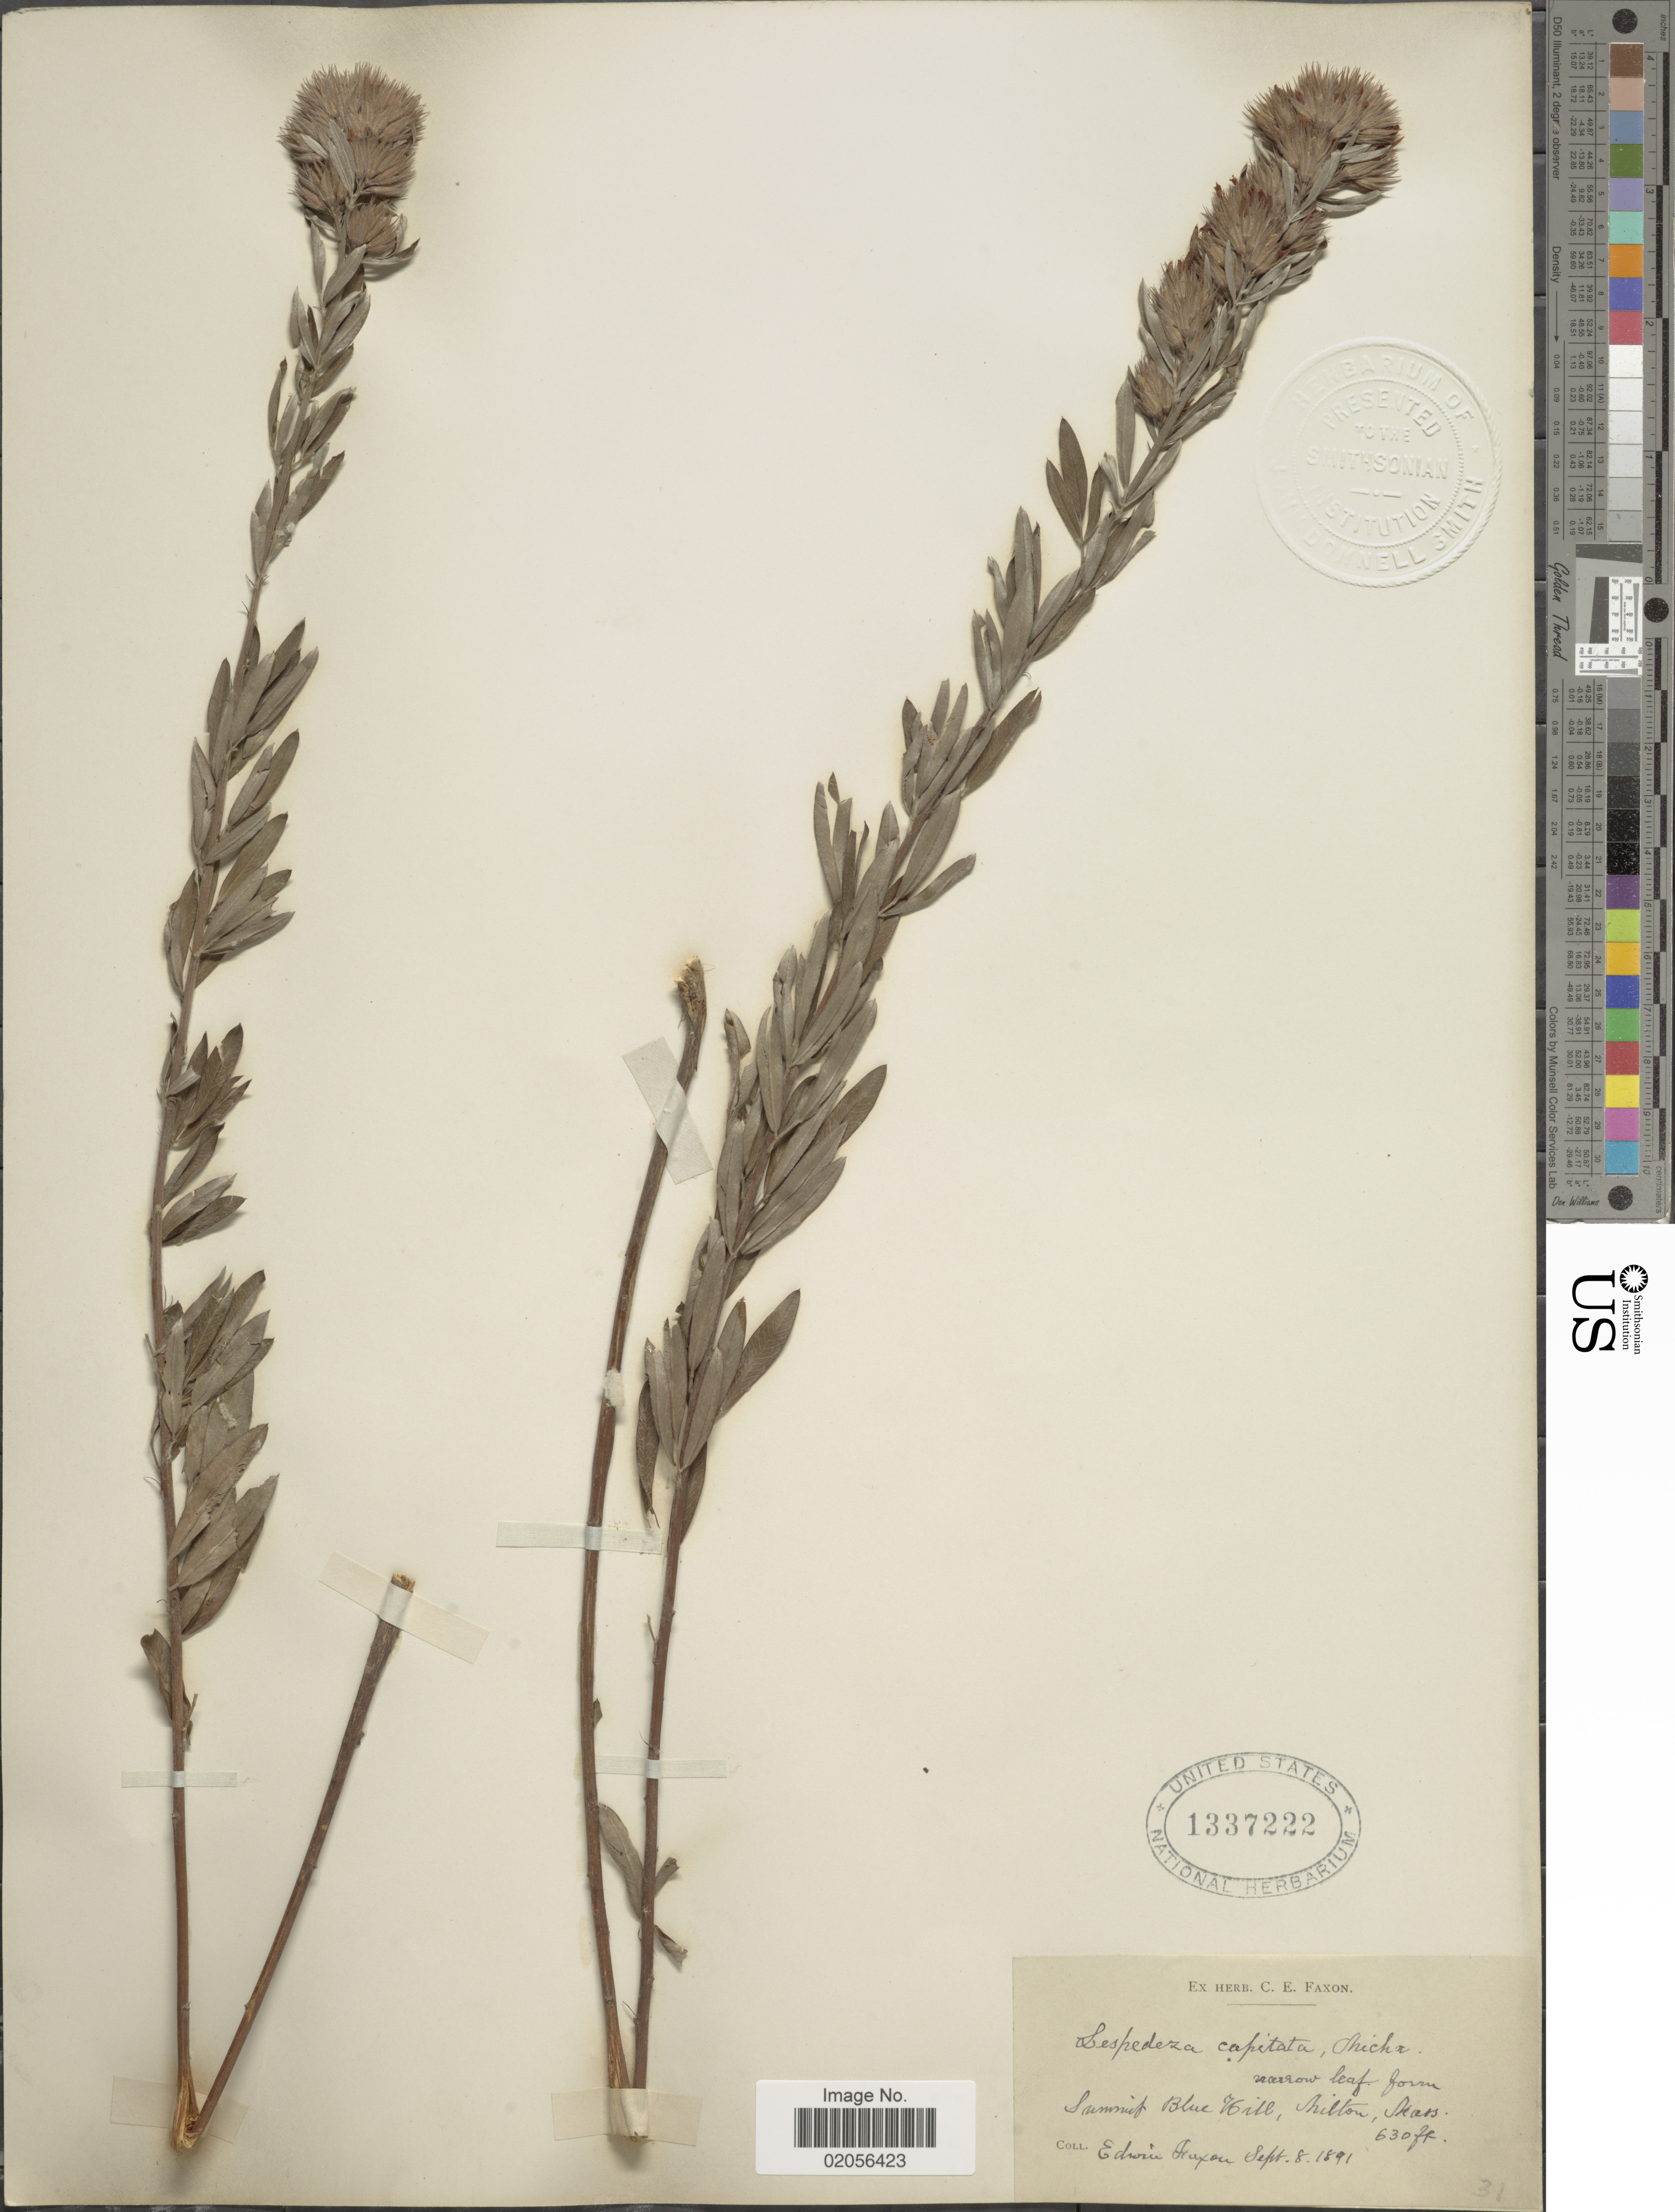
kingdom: Plantae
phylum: Tracheophyta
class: Magnoliopsida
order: Fabales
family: Fabaceae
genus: Lespedeza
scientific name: Lespedeza capitata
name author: Michx.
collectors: E. Faxon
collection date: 1891-09-08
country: United States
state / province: Massachusetts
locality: Summit Blue Hill, Milton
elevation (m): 192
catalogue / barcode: US 1337222